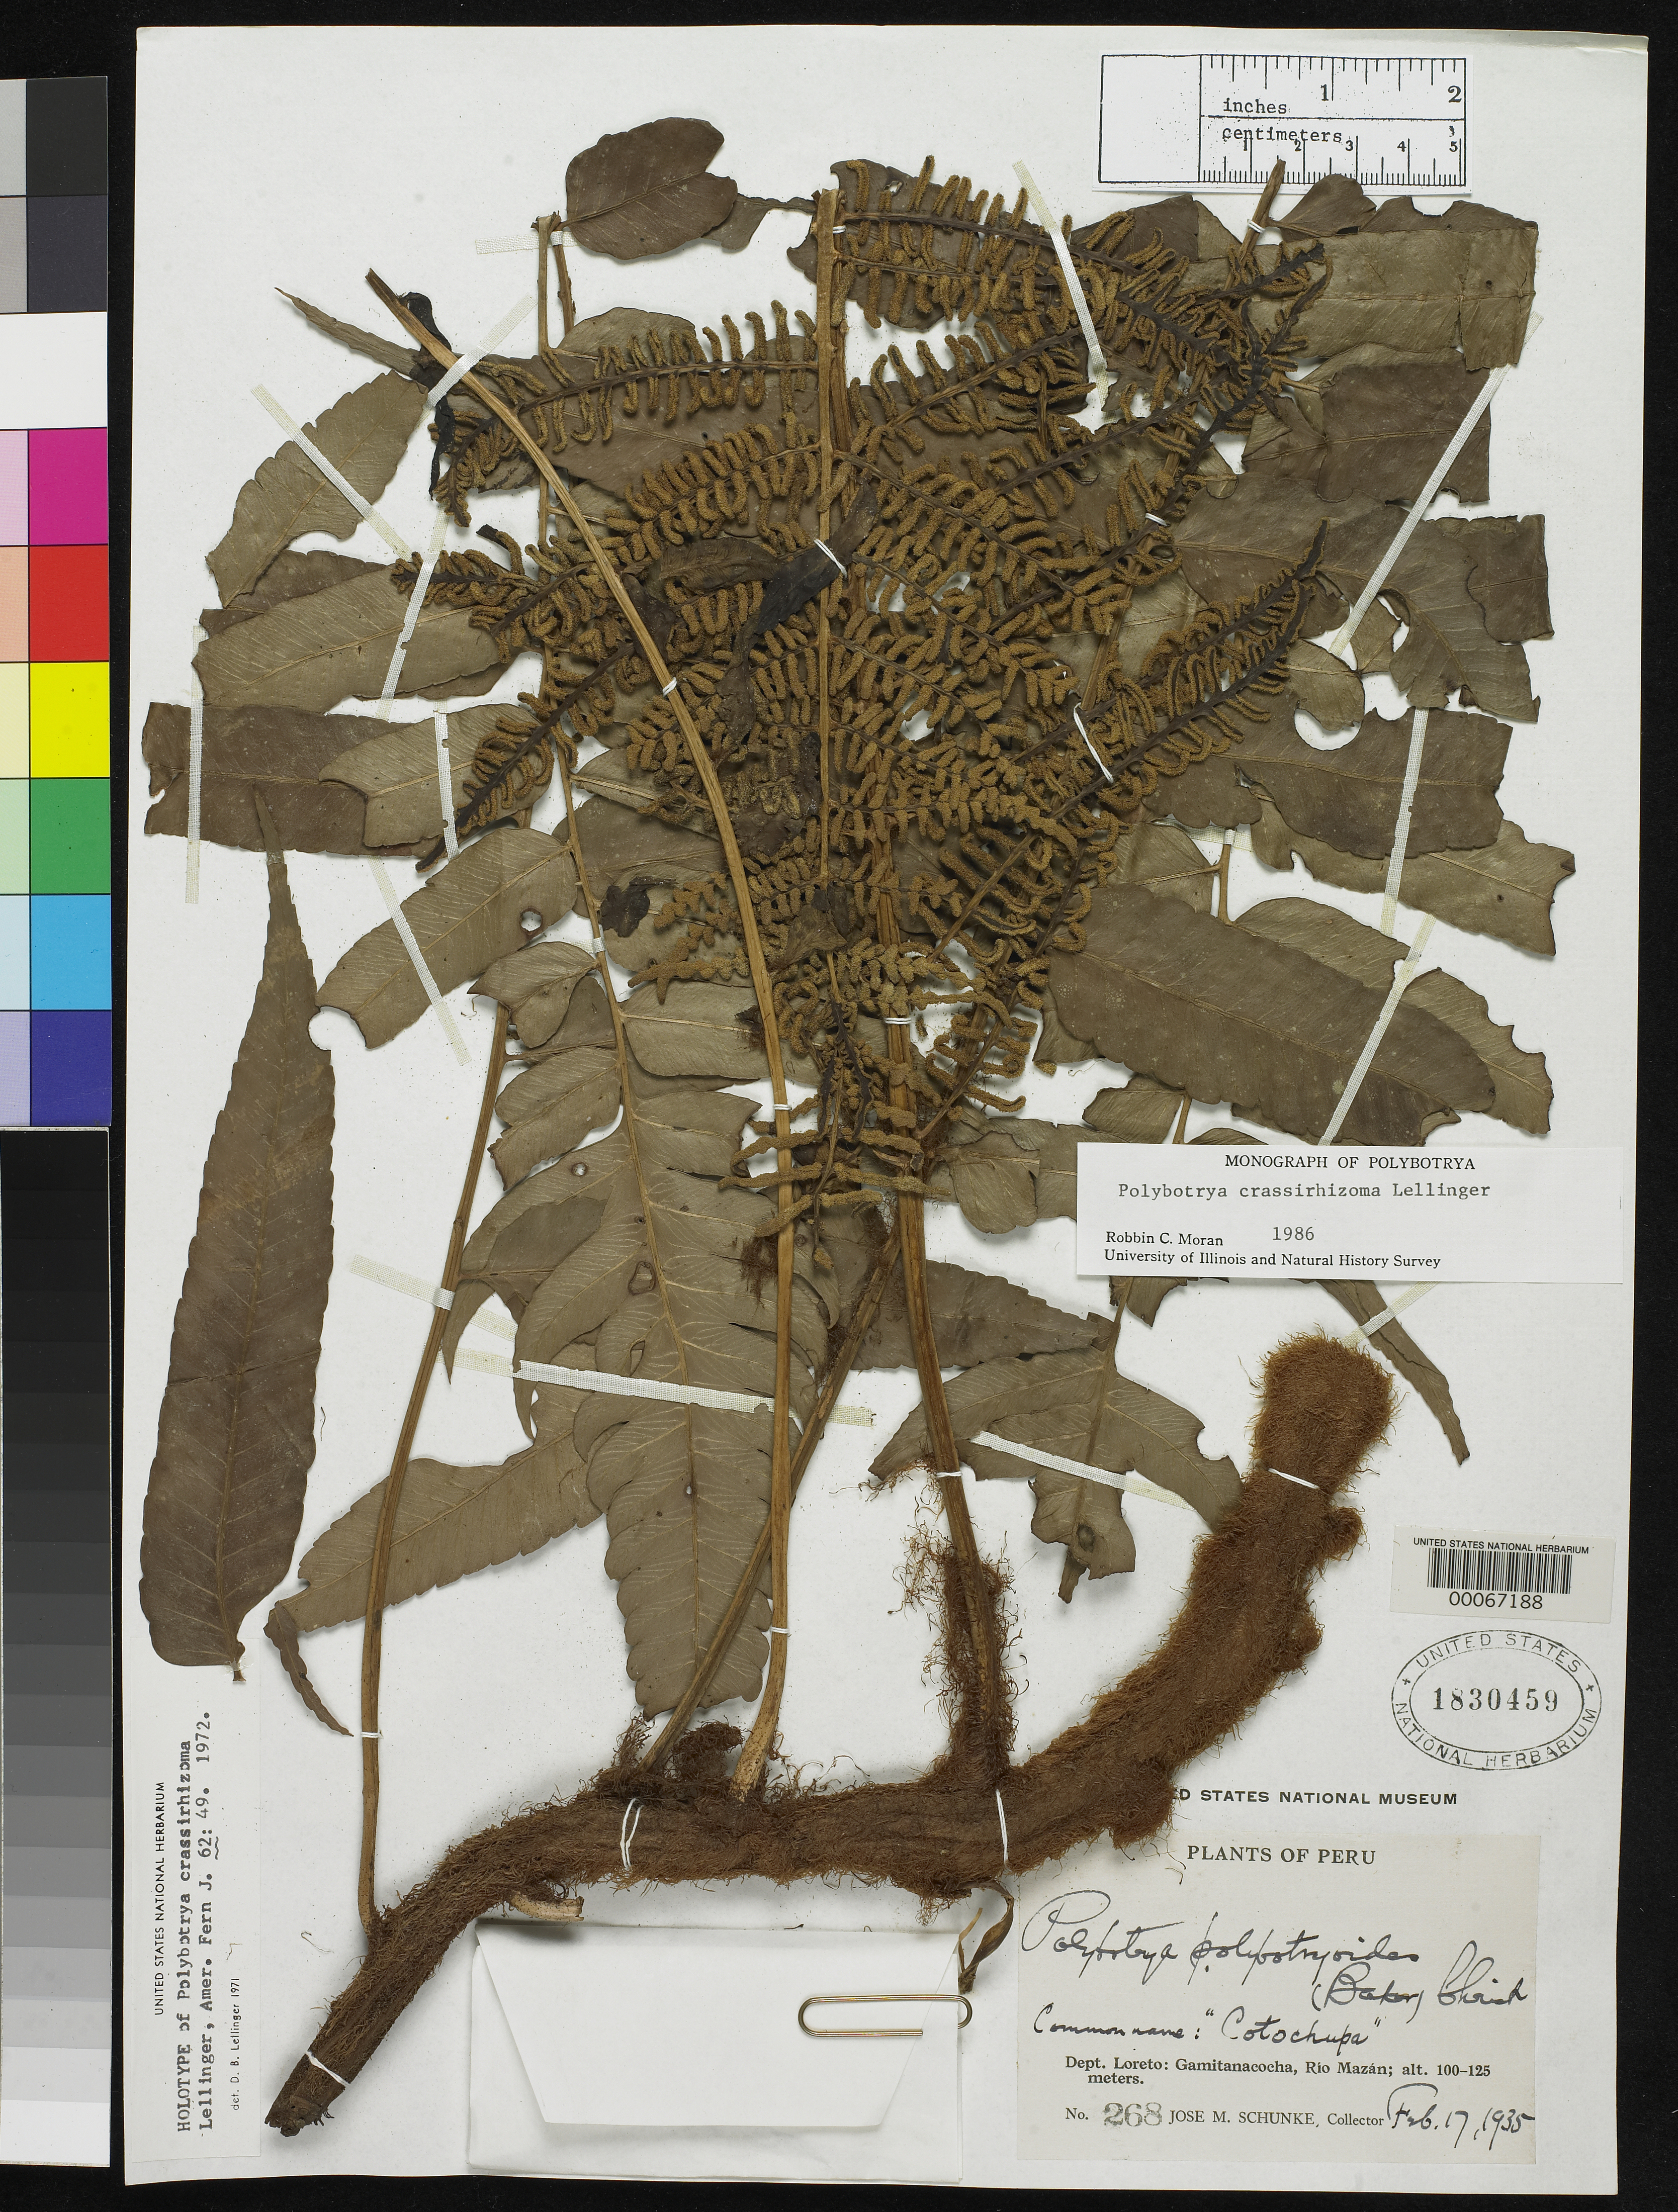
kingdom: Plantae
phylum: Tracheophyta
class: Polypodiopsida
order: Polypodiales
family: Dryopteridaceae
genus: Polybotrya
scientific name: Polybotrya crassirhizoma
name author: Lellinger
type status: Holotype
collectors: J. M. Schunke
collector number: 268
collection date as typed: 17 Feb 1935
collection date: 1935-02-17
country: Peru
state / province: Loreto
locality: Gamitanacocha, Rio Mazan.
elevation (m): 100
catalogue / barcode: US 1830459